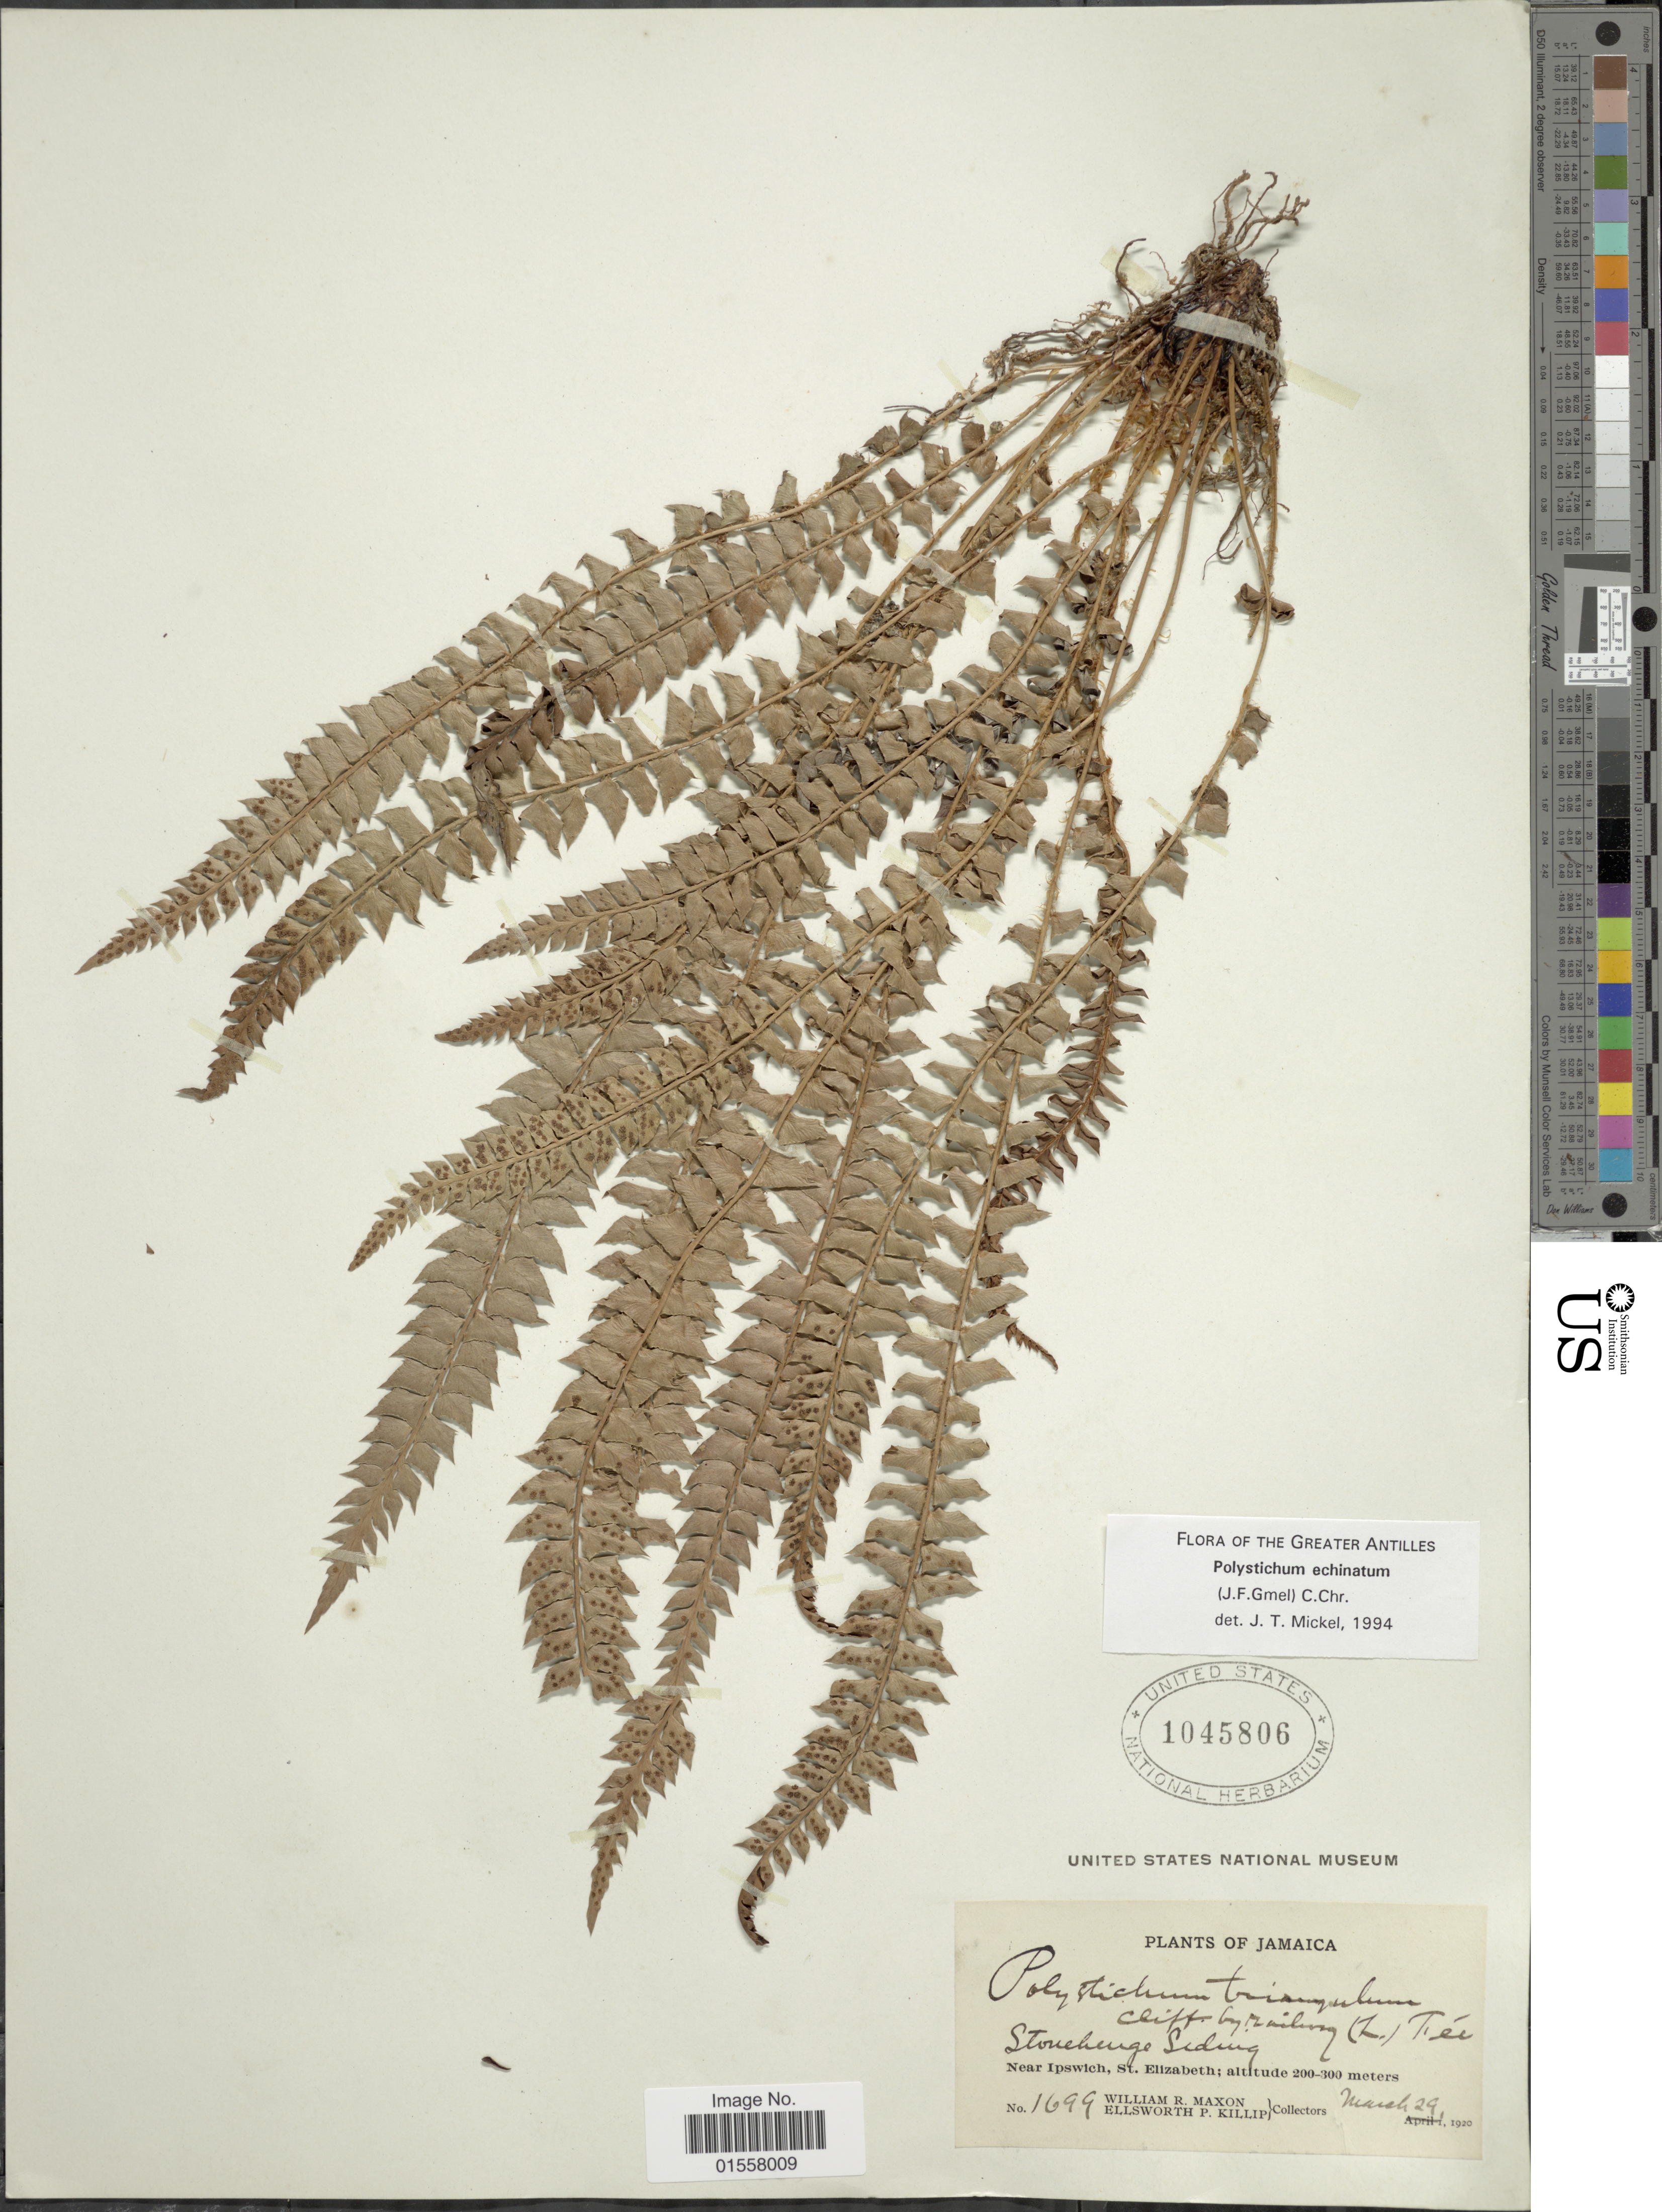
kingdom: Plantae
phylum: Tracheophyta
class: Polypodiopsida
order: Polypodiales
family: Dryopteridaceae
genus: Polystichum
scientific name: Polystichum echinatum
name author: (J.F. Gmel.) C. Chr.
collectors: W. R. Maxon & E. P. Killip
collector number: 1699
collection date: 1920-03-29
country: Jamaica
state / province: Saint Elizabeth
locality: Stonehenge, near Ipswich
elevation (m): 200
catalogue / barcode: US 1045806